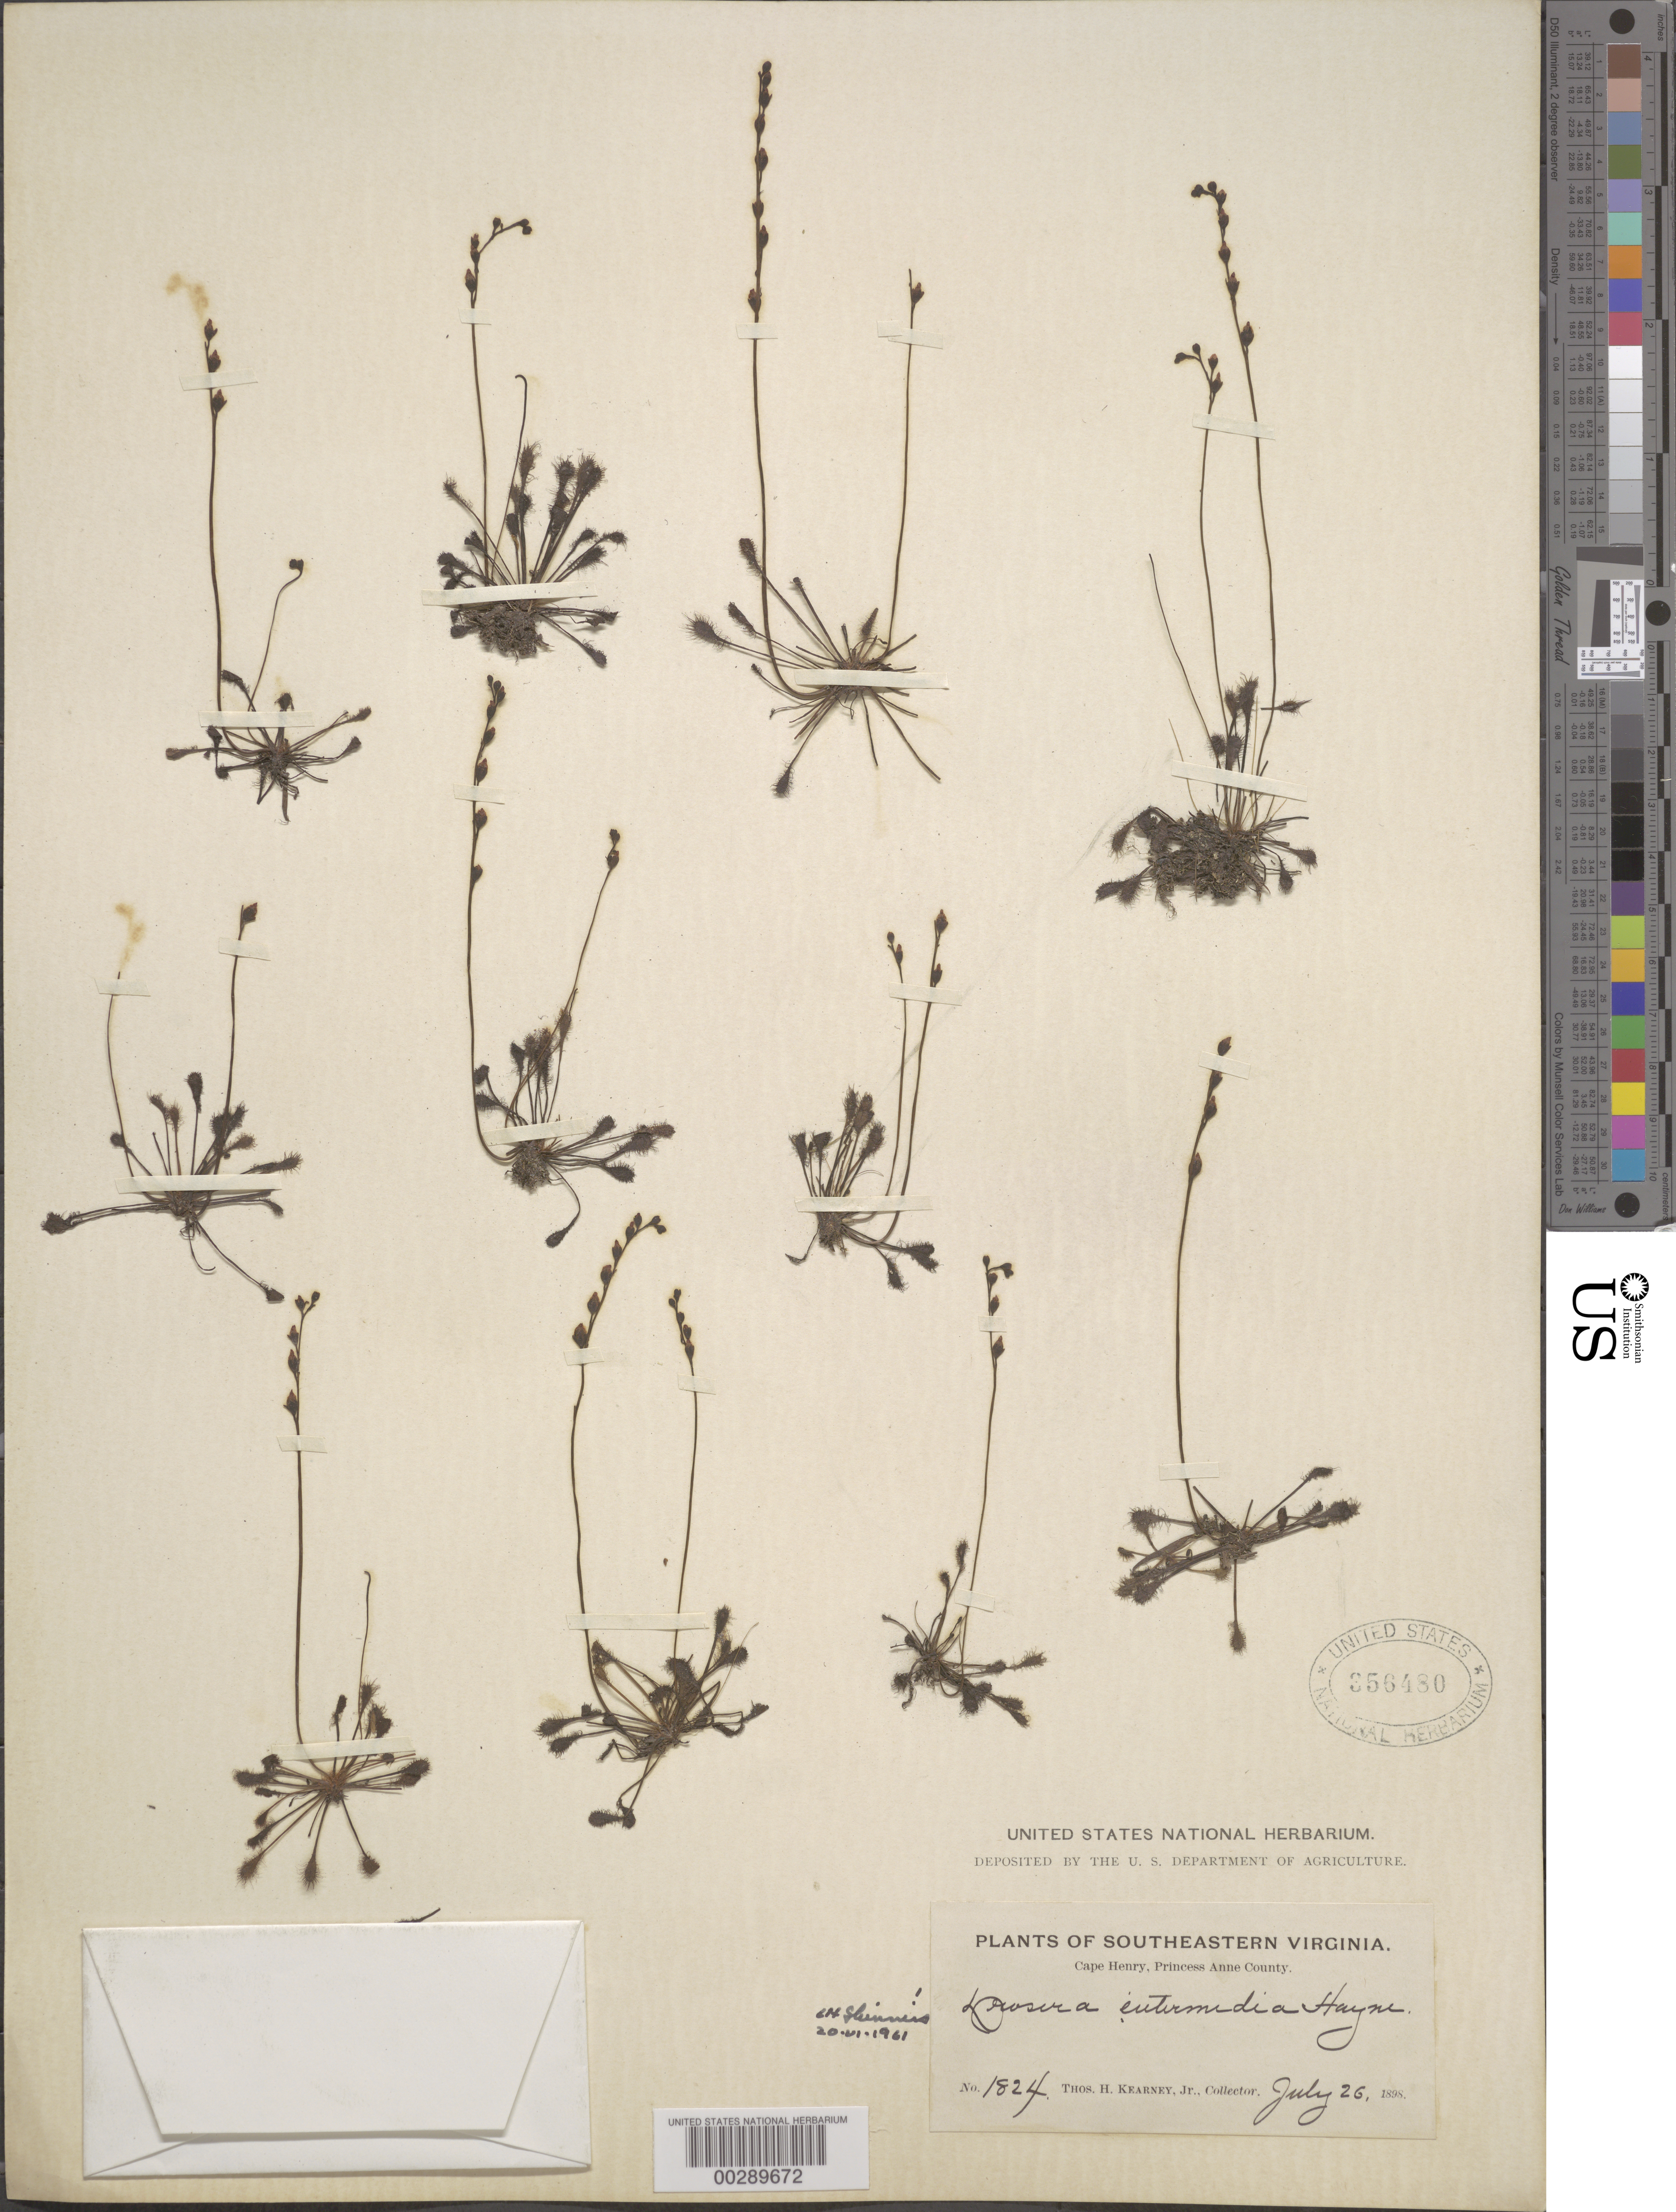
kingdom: Plantae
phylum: Tracheophyta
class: Magnoliopsida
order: Caryophyllales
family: Droseraceae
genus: Drosera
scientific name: Drosera intermedia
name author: Hayne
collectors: T. H. Kearney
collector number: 1824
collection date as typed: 26 Jul 1898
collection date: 1898-07-26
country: United States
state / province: Virginia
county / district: City of Virginia Beach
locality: Cape henry, princess anne county. [princess anne county is now part of City of Virginia Beach.]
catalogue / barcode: US 356480